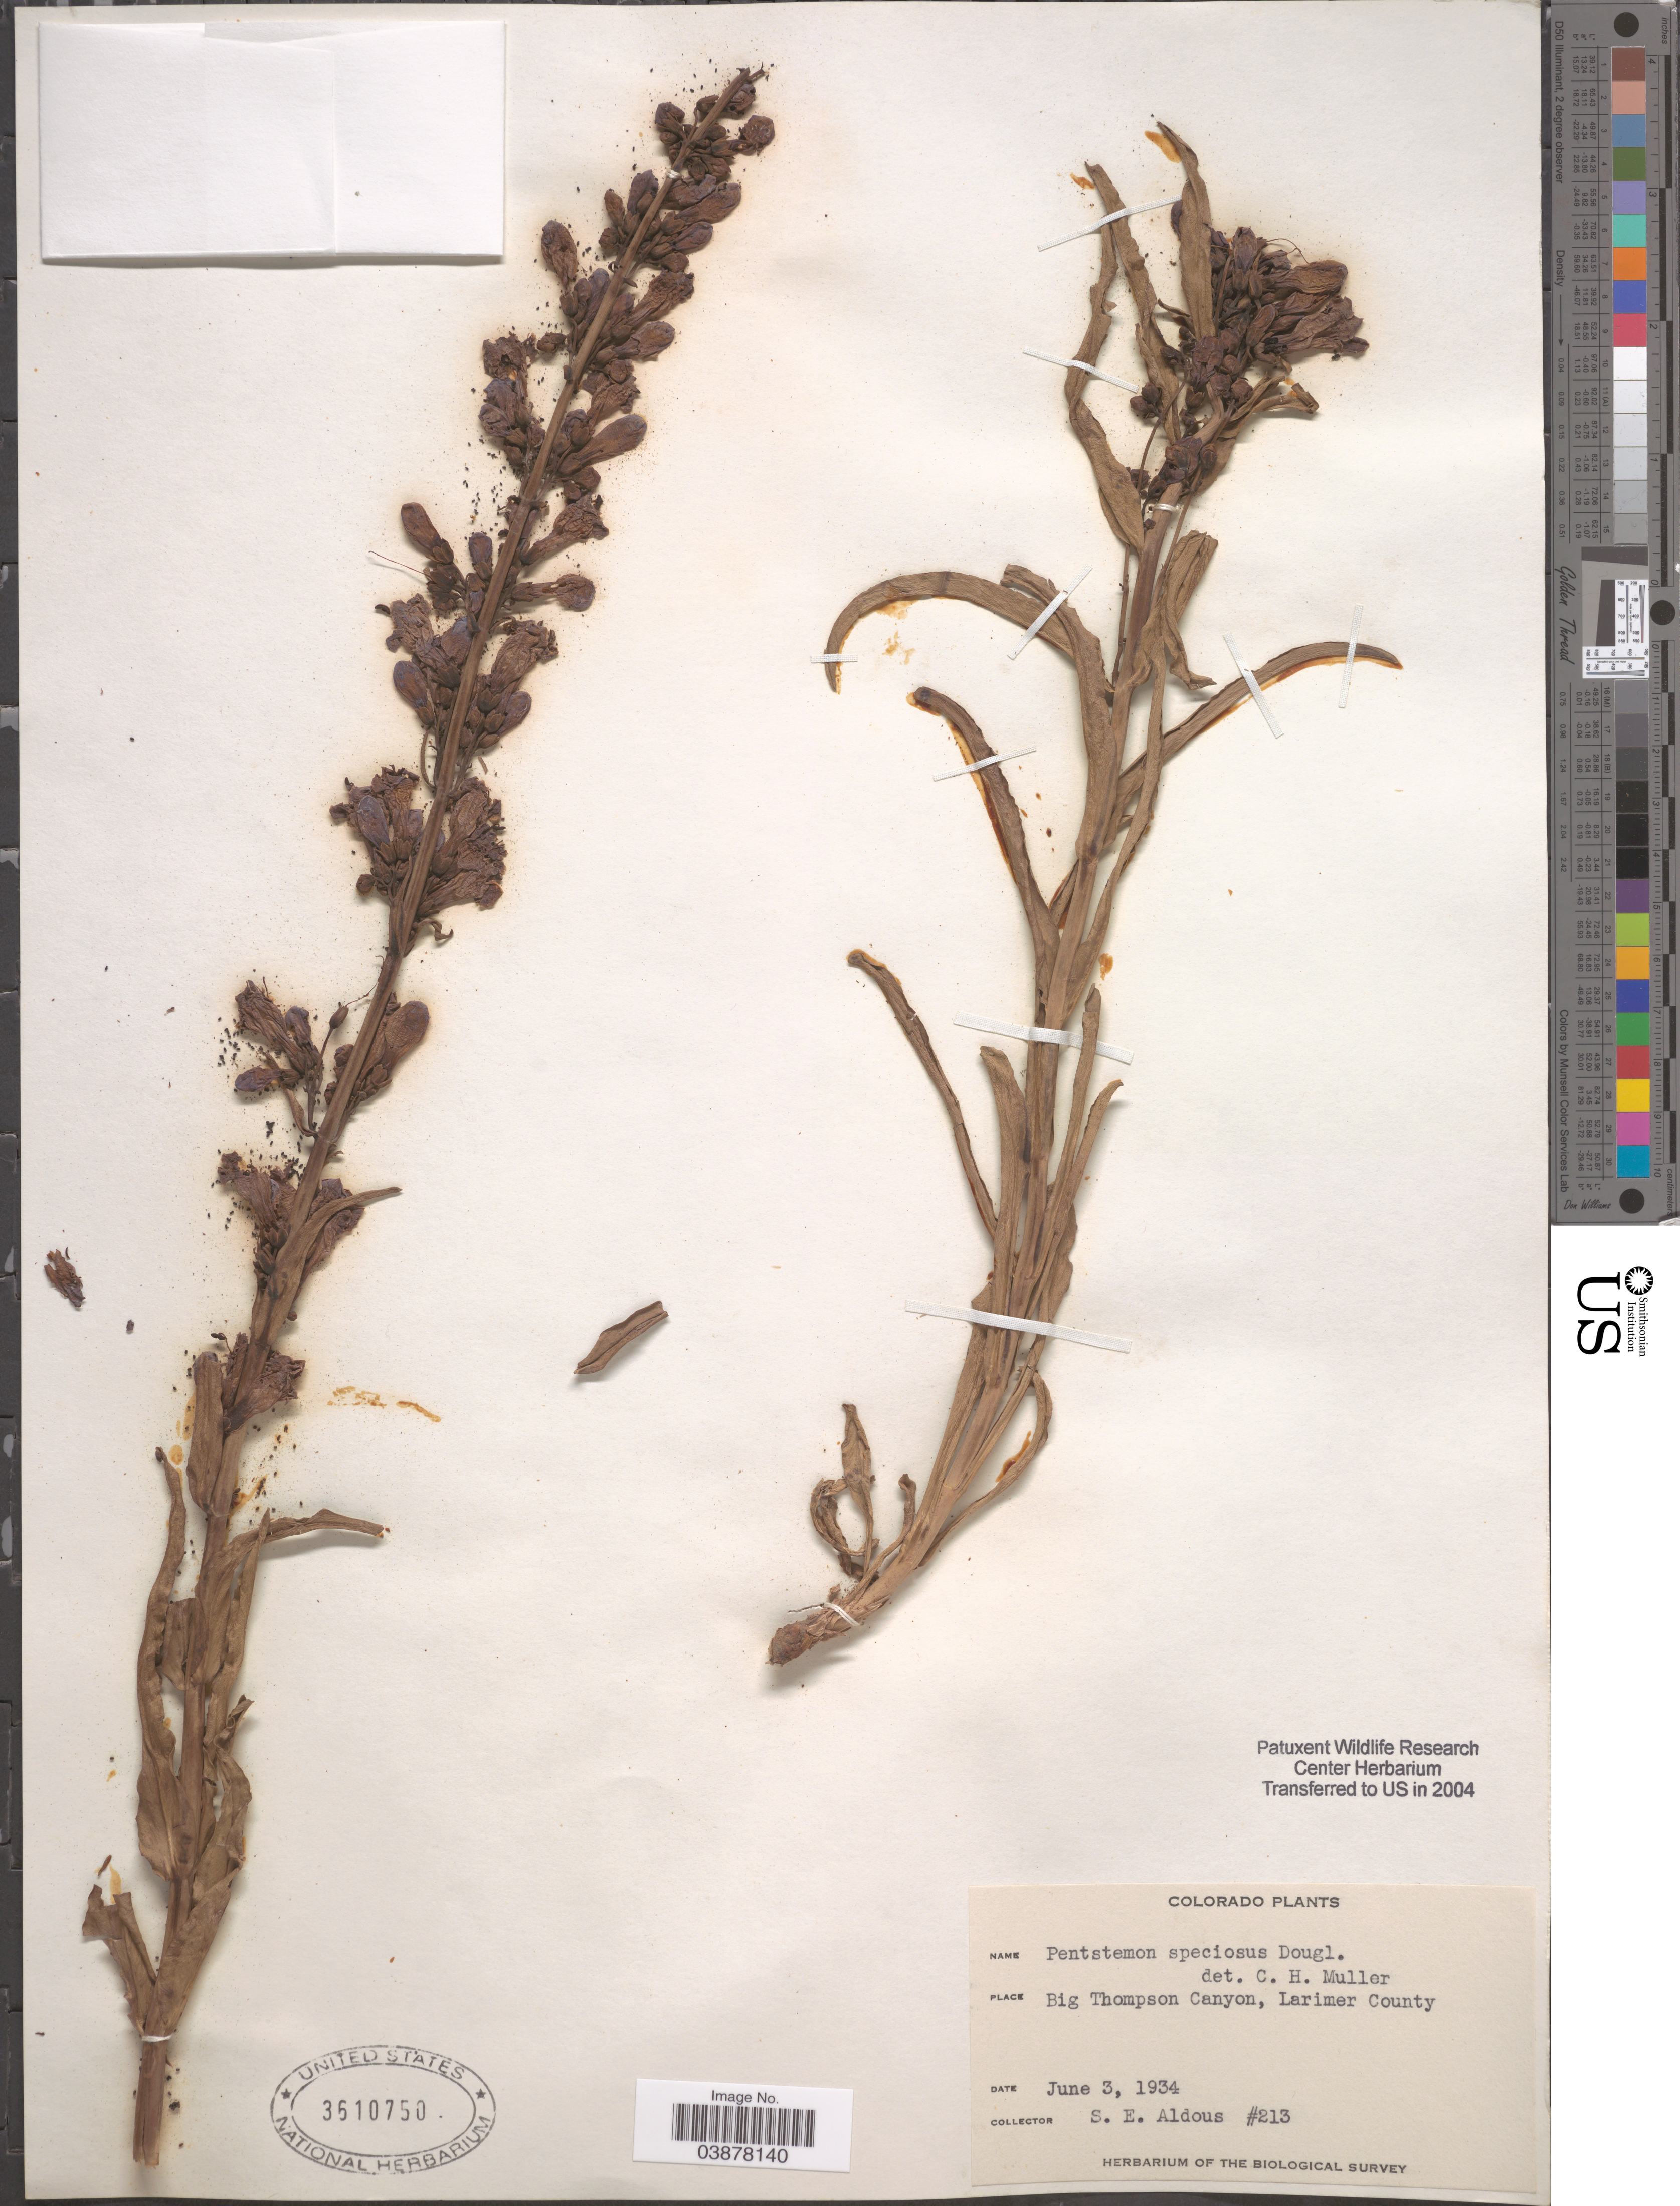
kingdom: Plantae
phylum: Tracheophyta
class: Magnoliopsida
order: Lamiales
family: Plantaginaceae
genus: Penstemon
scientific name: Penstemon speciosus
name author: Douglas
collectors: S. Aldous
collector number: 213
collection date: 1934-06-03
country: United States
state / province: Colorado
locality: Big Thompson Canyon, Larimer County.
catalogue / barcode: US 3610750